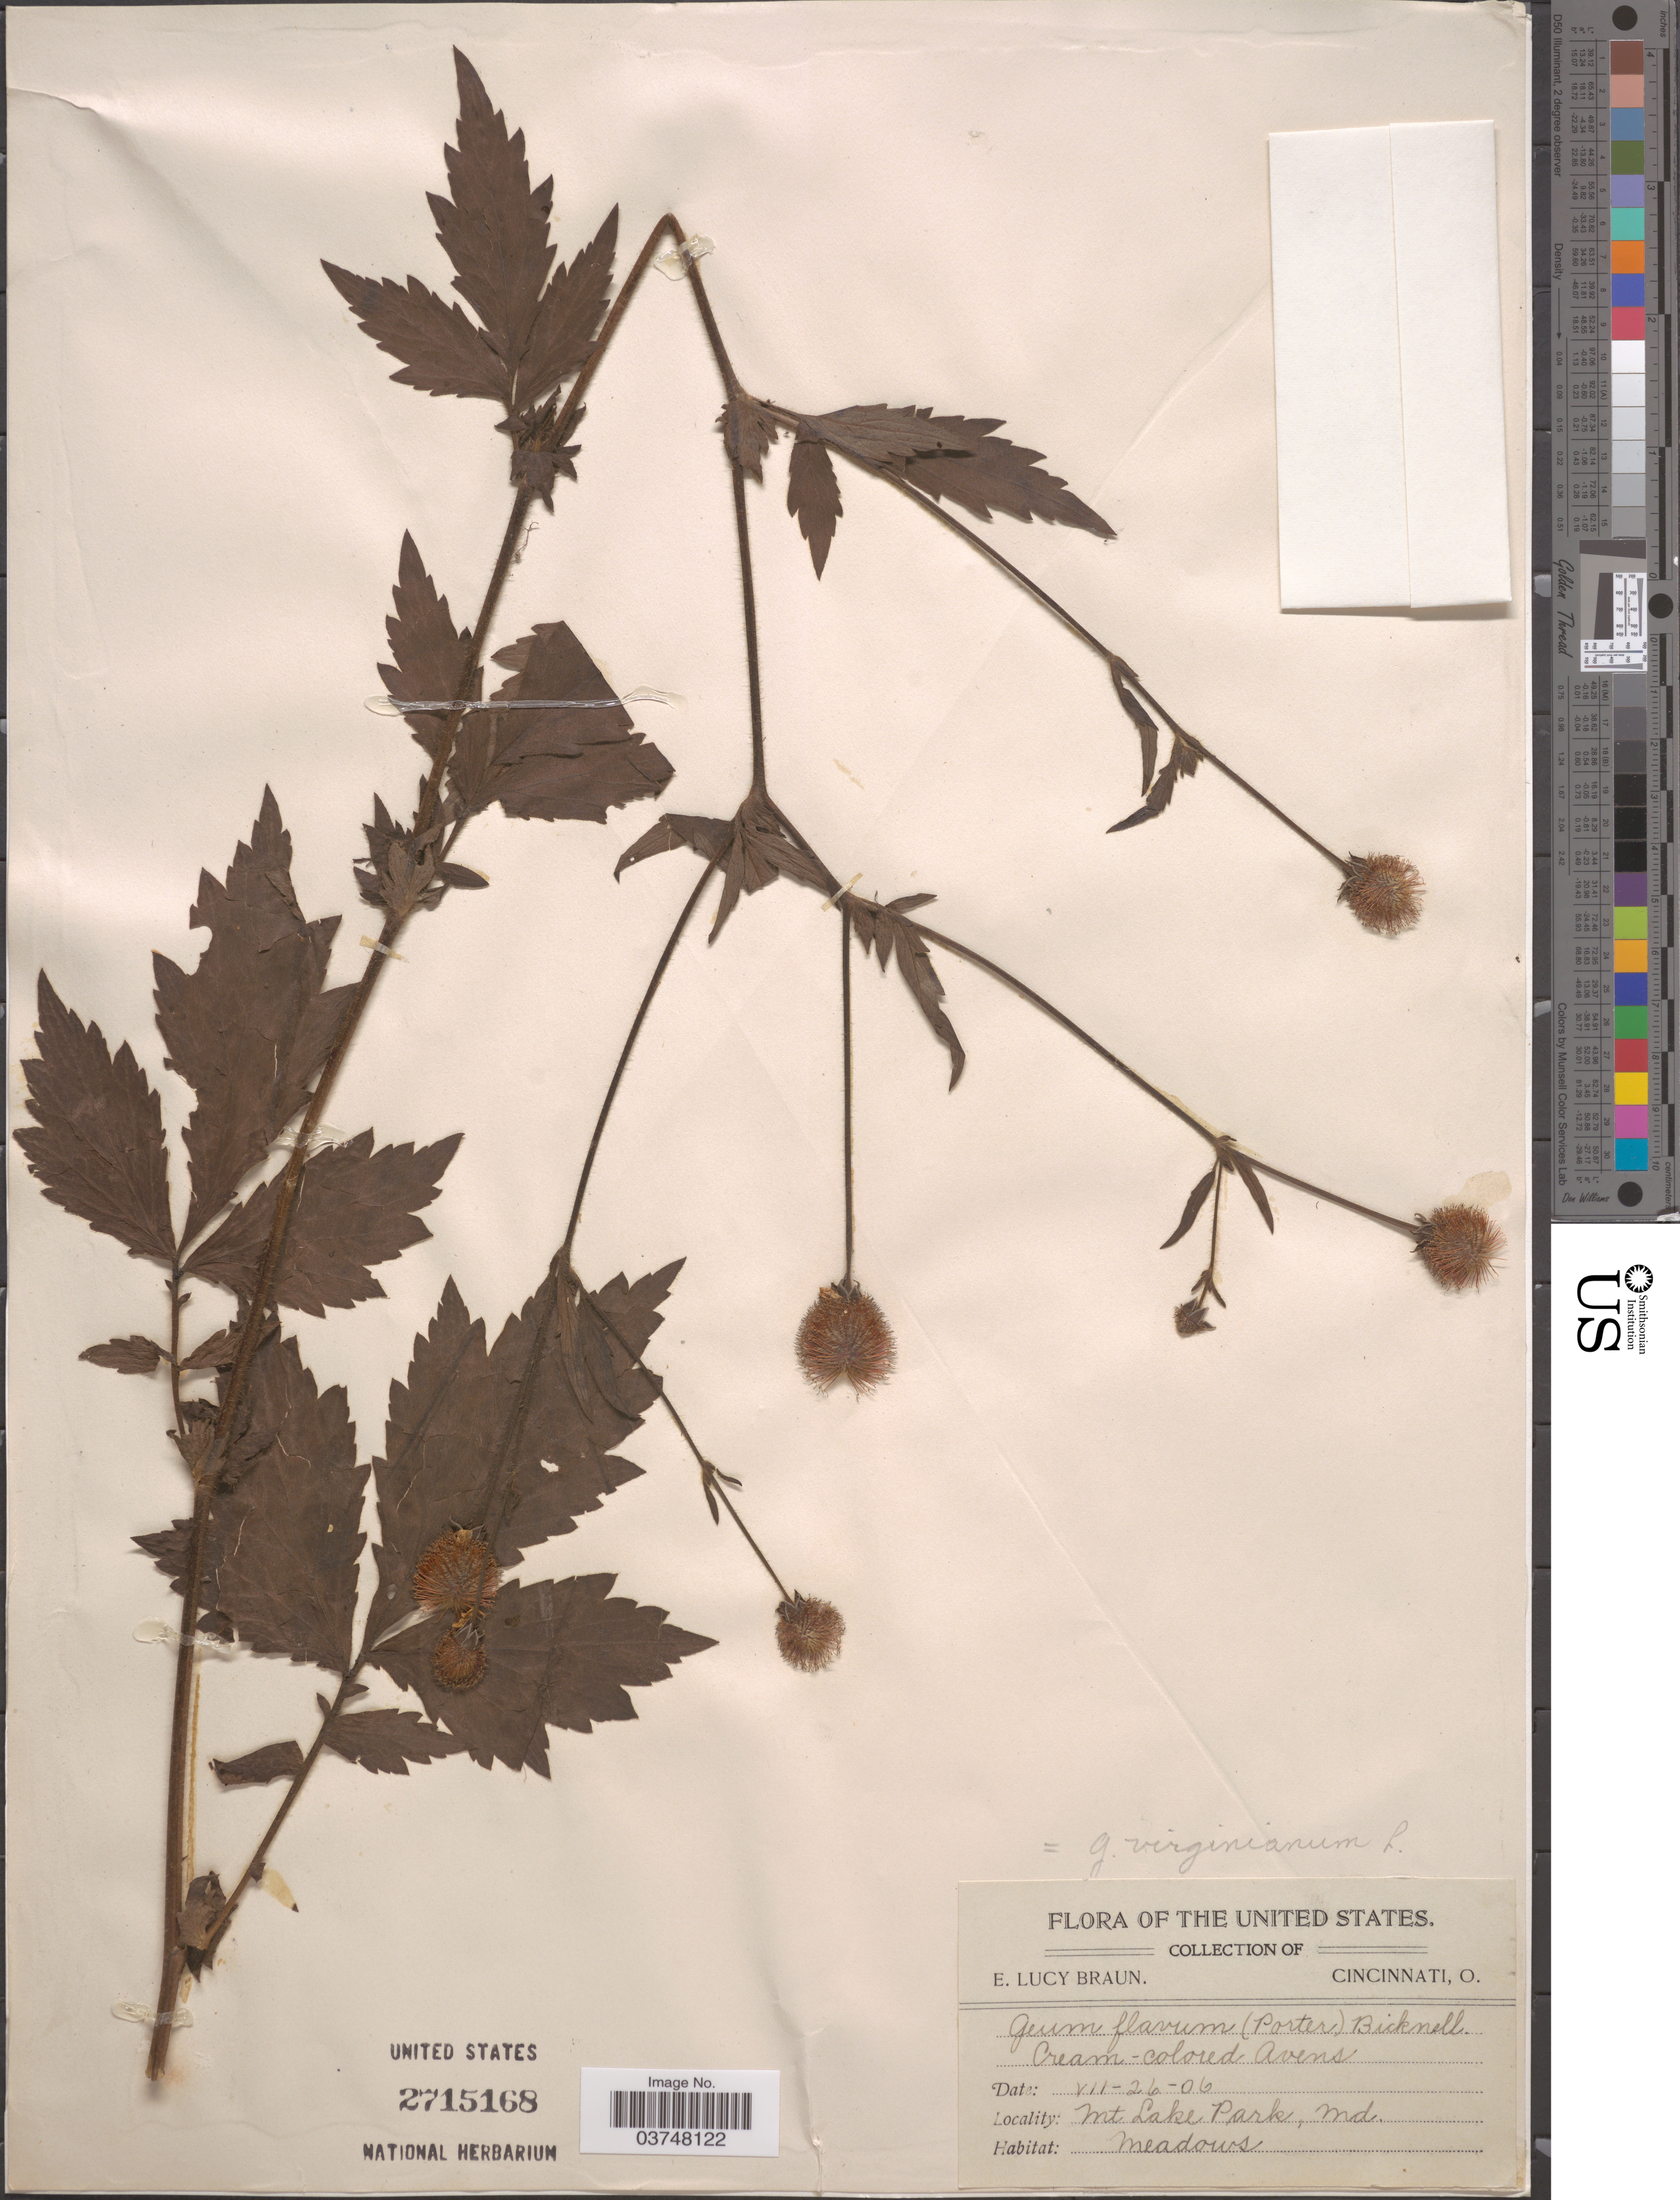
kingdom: Plantae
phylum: Tracheophyta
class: Magnoliopsida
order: Rosales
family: Rosaceae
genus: Geum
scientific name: Geum virginianum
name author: L.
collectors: E. L. Braun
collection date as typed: Transcribed d/m/y: 26/7/6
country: United States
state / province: Maryland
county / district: Garrett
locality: Mt Lake Park.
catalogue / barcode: US 2715168